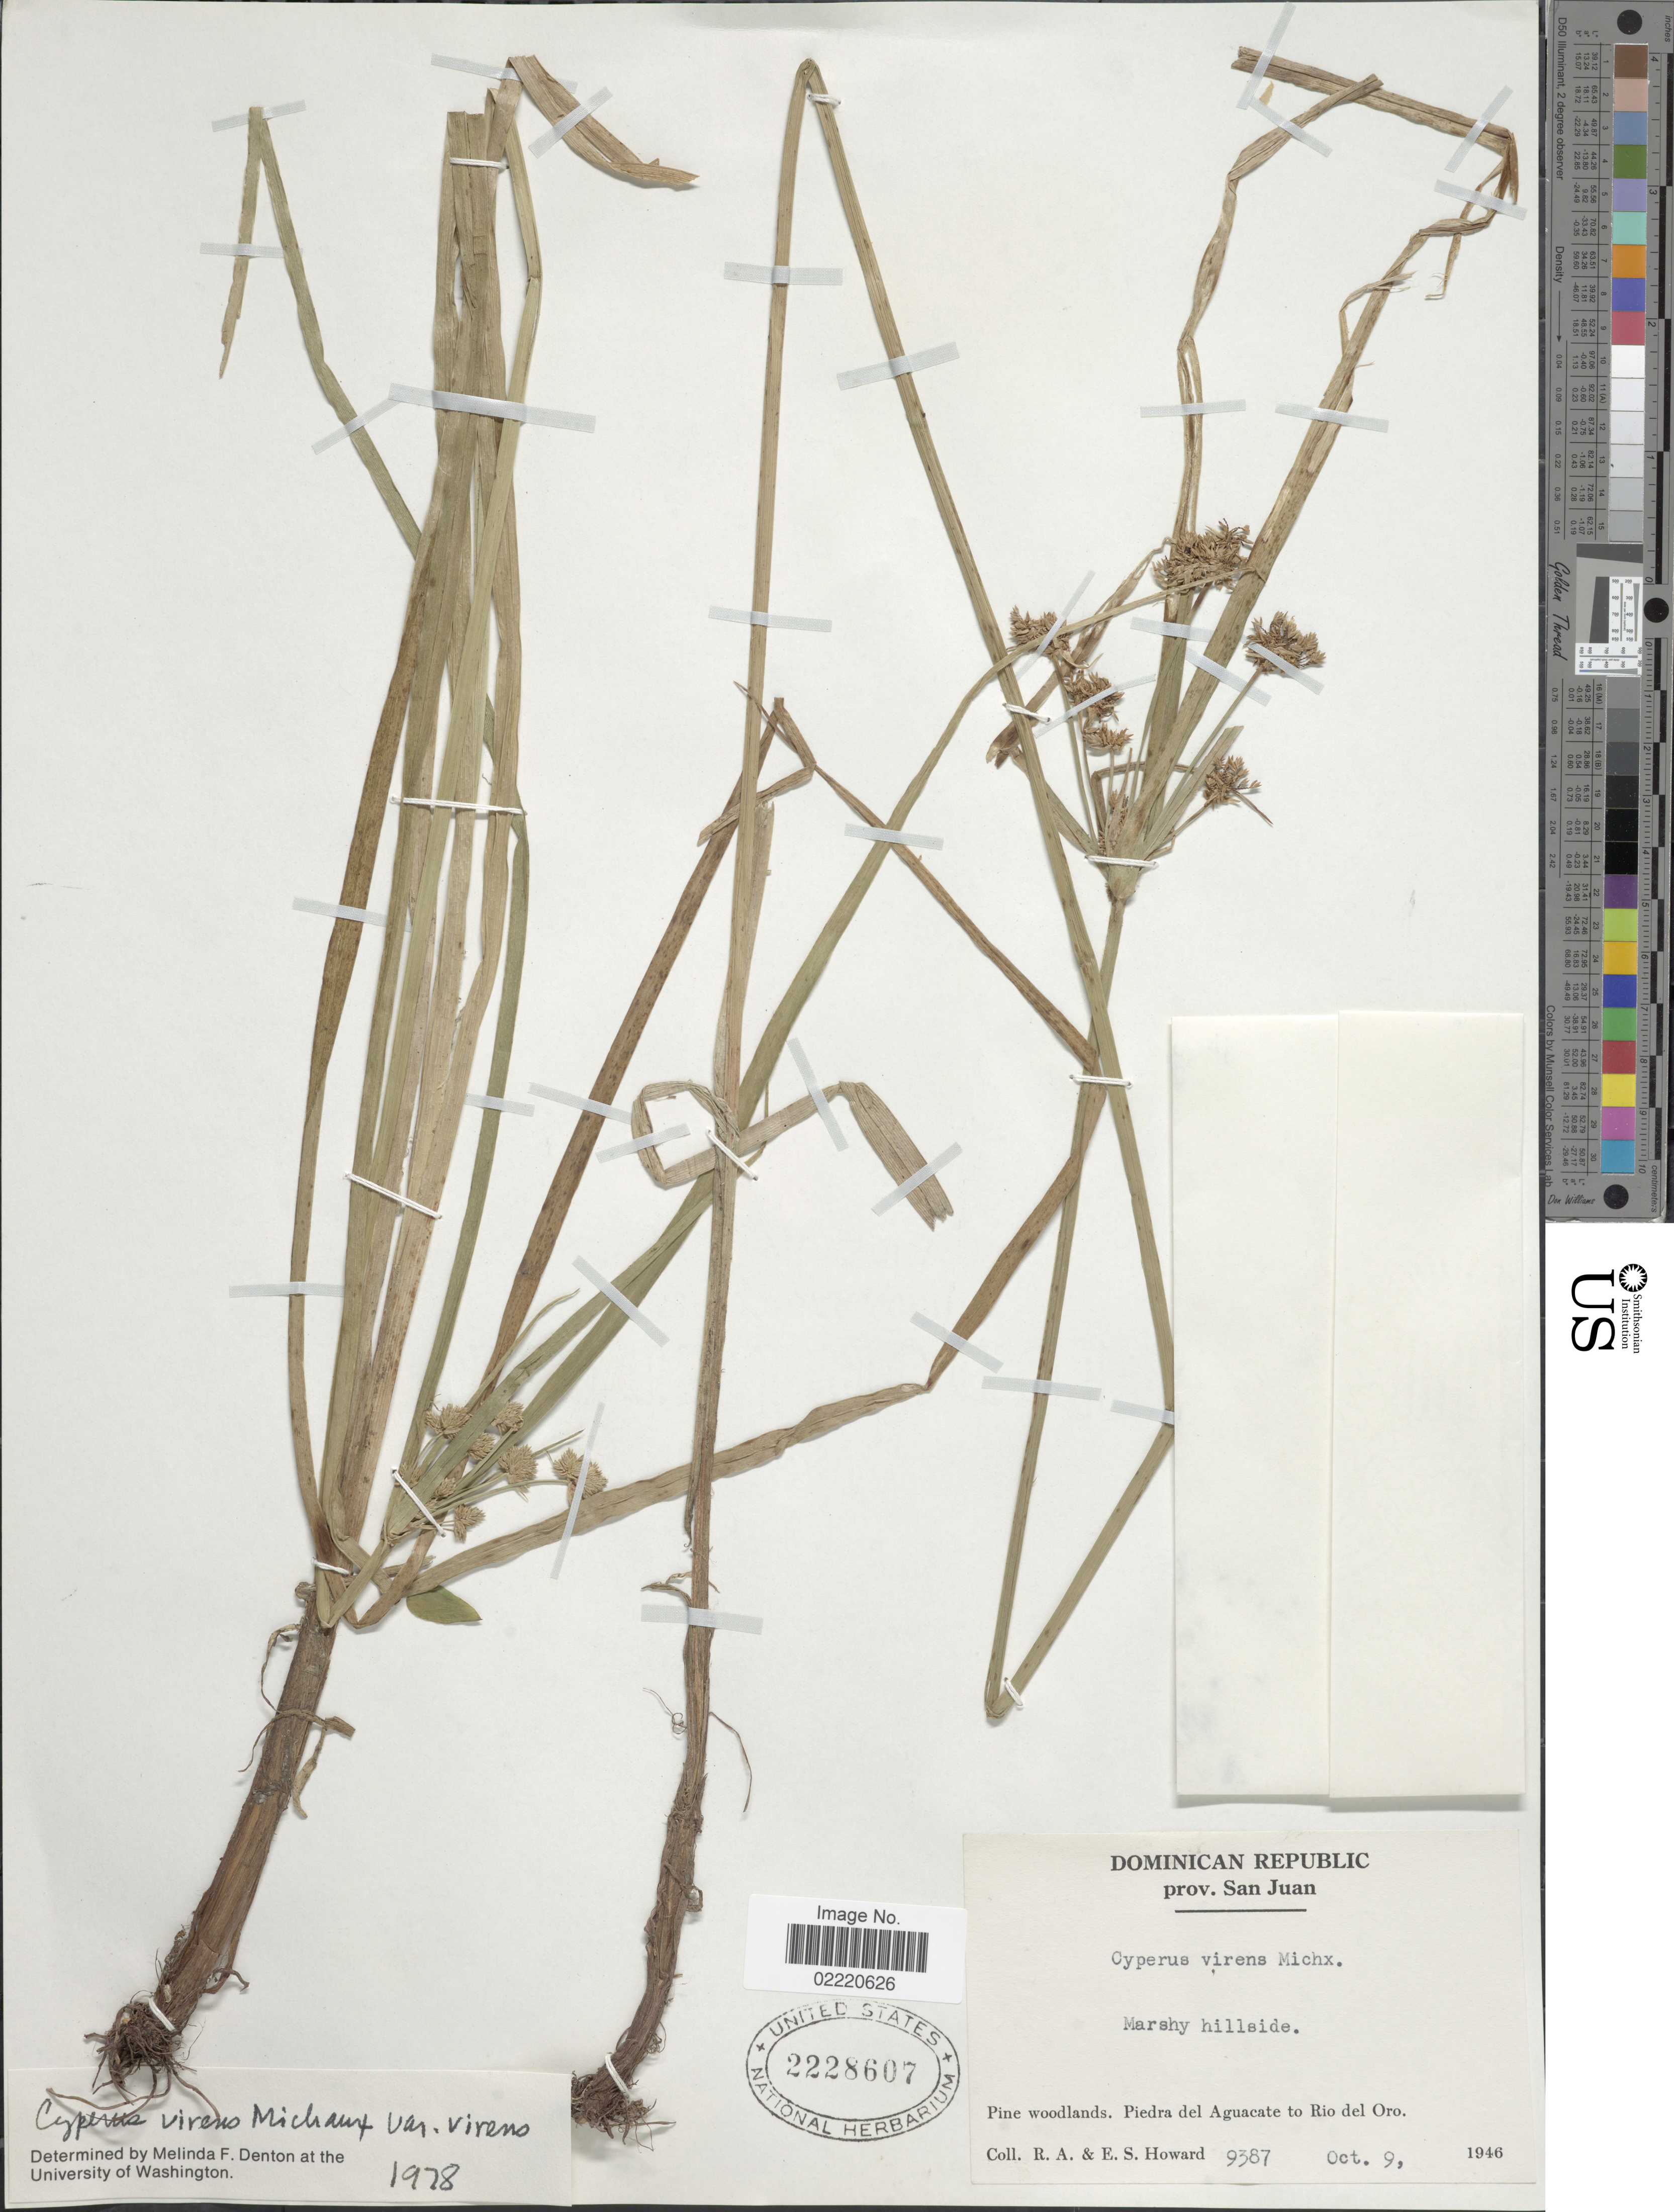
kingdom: Plantae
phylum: Tracheophyta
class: Liliopsida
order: Poales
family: Cyperaceae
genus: Cyperus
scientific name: Cyperus virens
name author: Michx.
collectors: R. A. Howard & E. S. Howard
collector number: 9387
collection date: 1946-10-09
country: Dominican Republic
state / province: San Juan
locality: Marshy hillside, Pine woodlands, Piedra del Aguacate to Rio del Oro.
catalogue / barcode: US 2228607